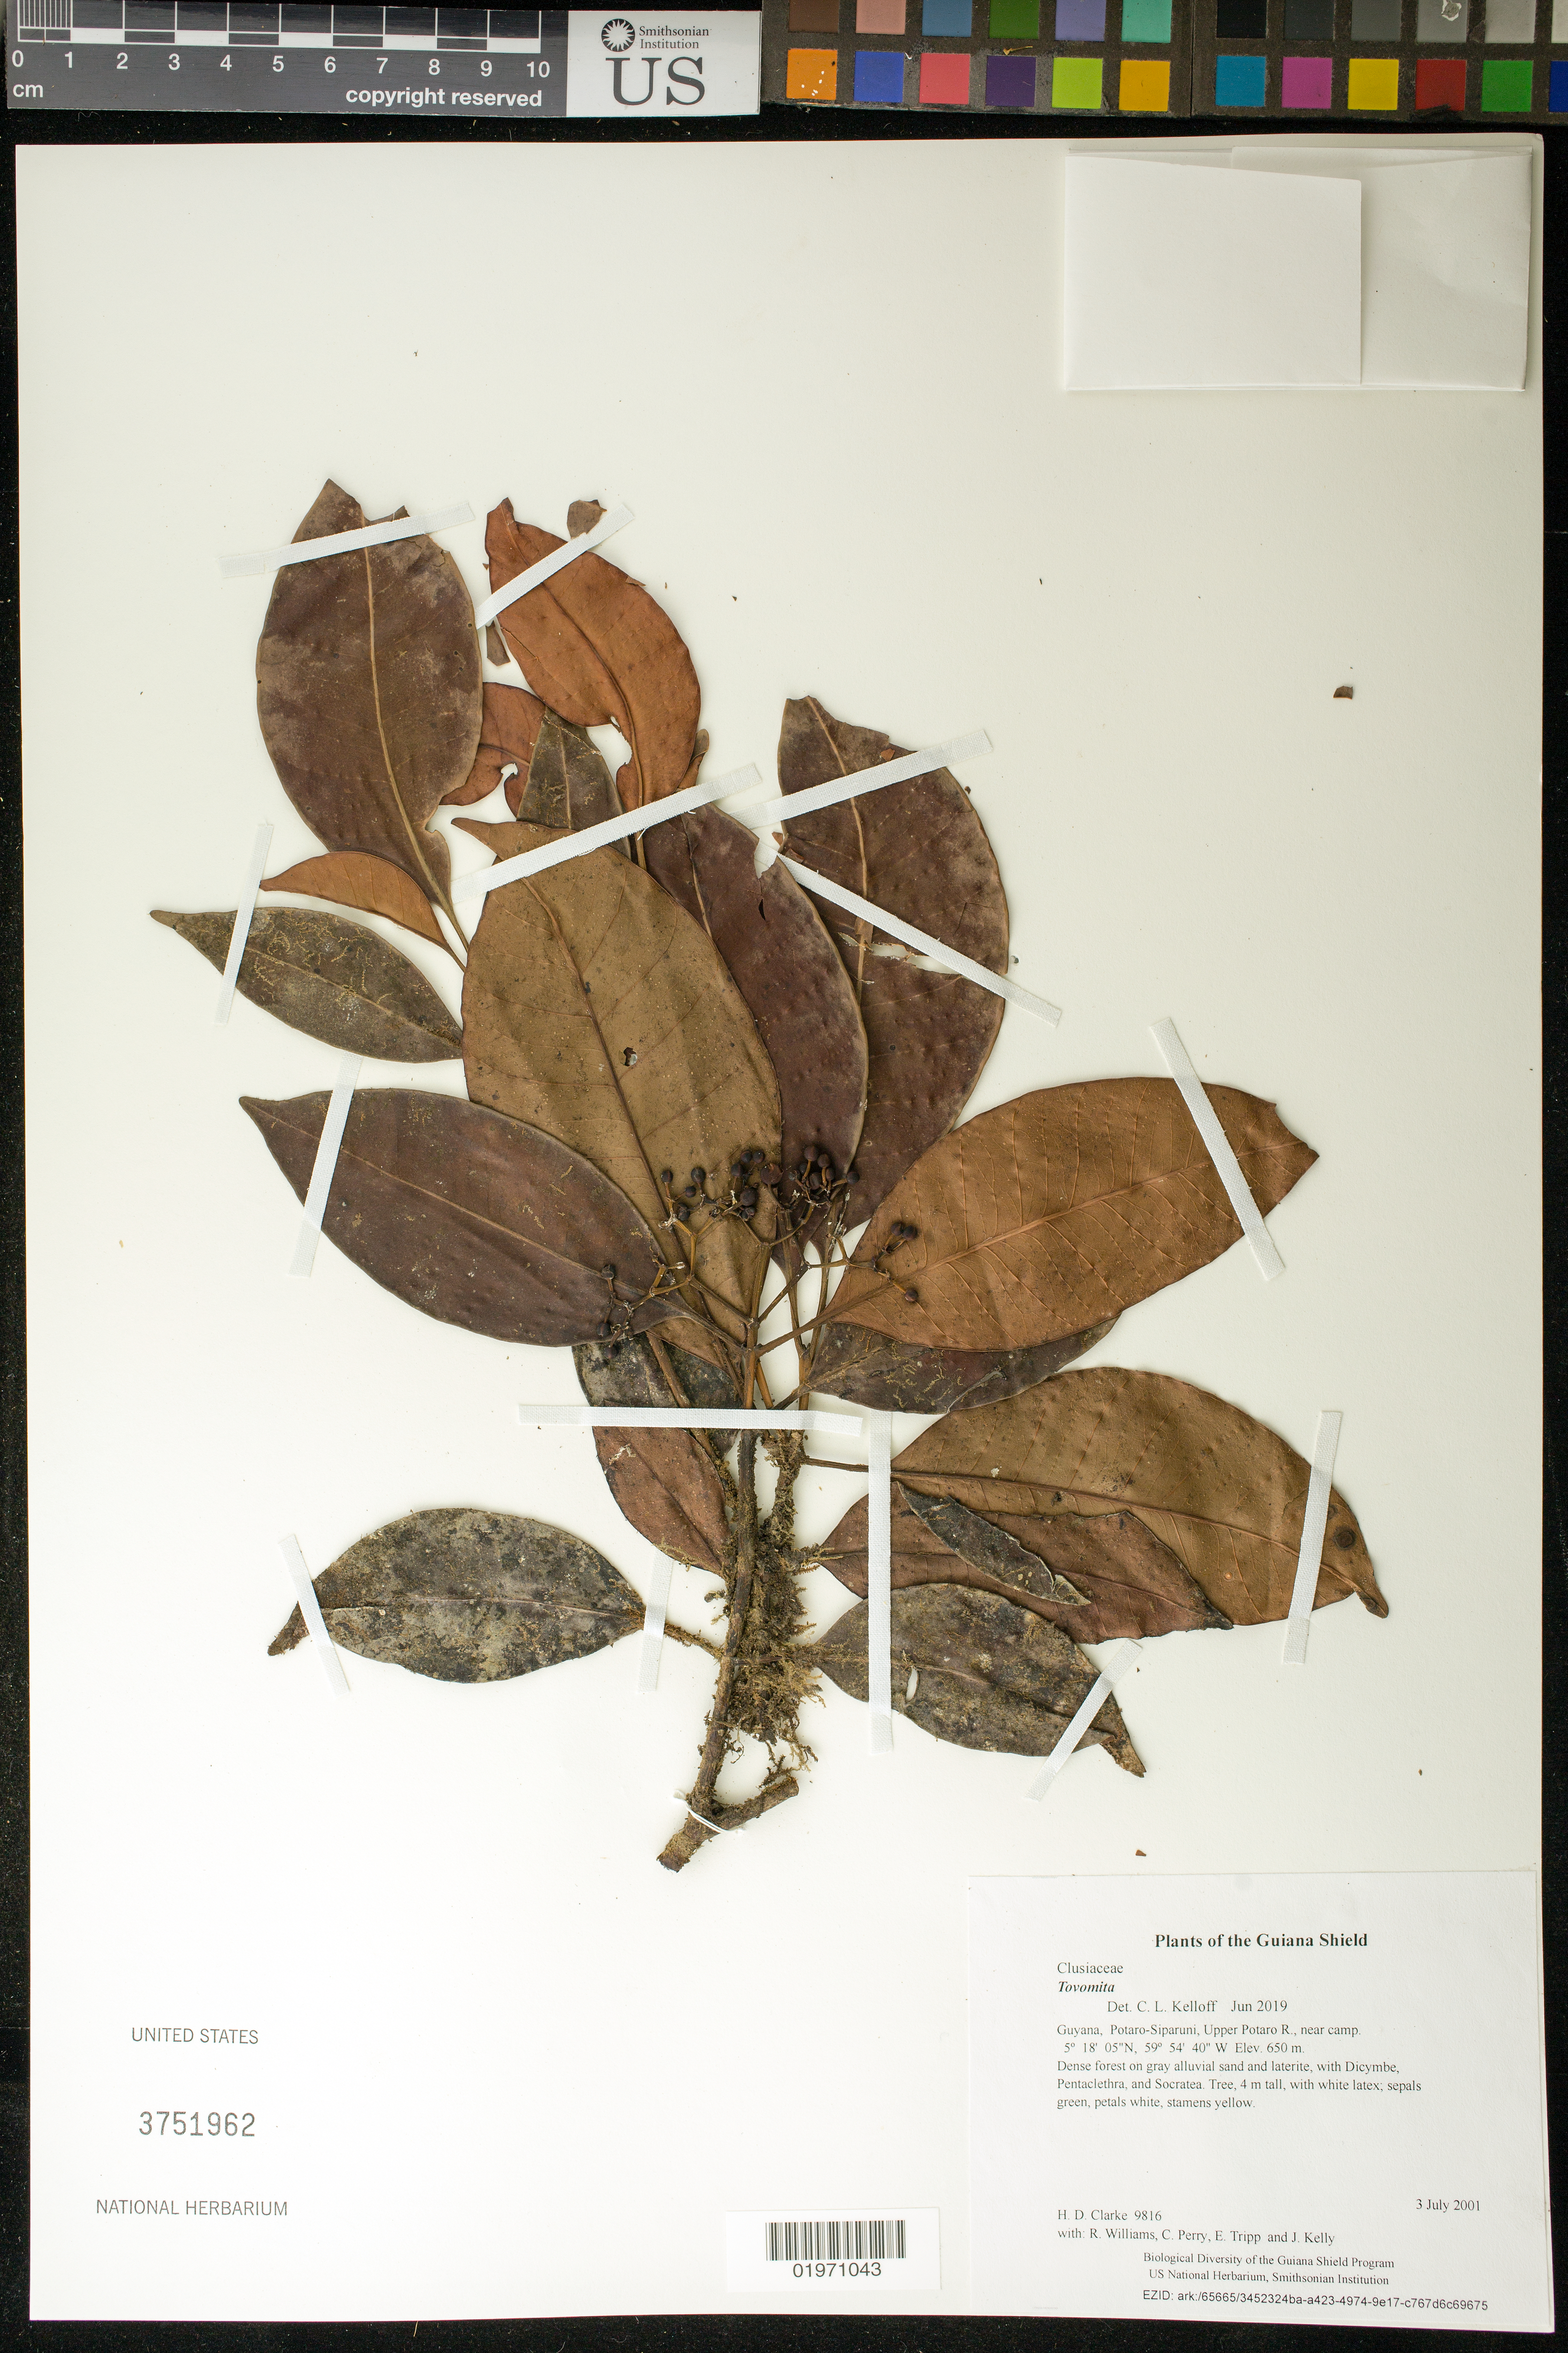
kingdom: Plantae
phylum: Tracheophyta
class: Magnoliopsida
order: Malpighiales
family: Clusiaceae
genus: Tovomita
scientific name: Tovomita sp.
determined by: Kelloff, C. L.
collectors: H. D. Clarke, R. Williams, C. Perry, E. Tripp & J. Kelly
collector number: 9816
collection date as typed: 3 July 2001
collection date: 2001-07-03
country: Guyana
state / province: Potaro-Siparuni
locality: Upper Potaro R., near camp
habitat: Dense forest on gray alluvial sand and laterite, with Dicymbe, Pentaclethra, and Socratea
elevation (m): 650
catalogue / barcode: US 3751962